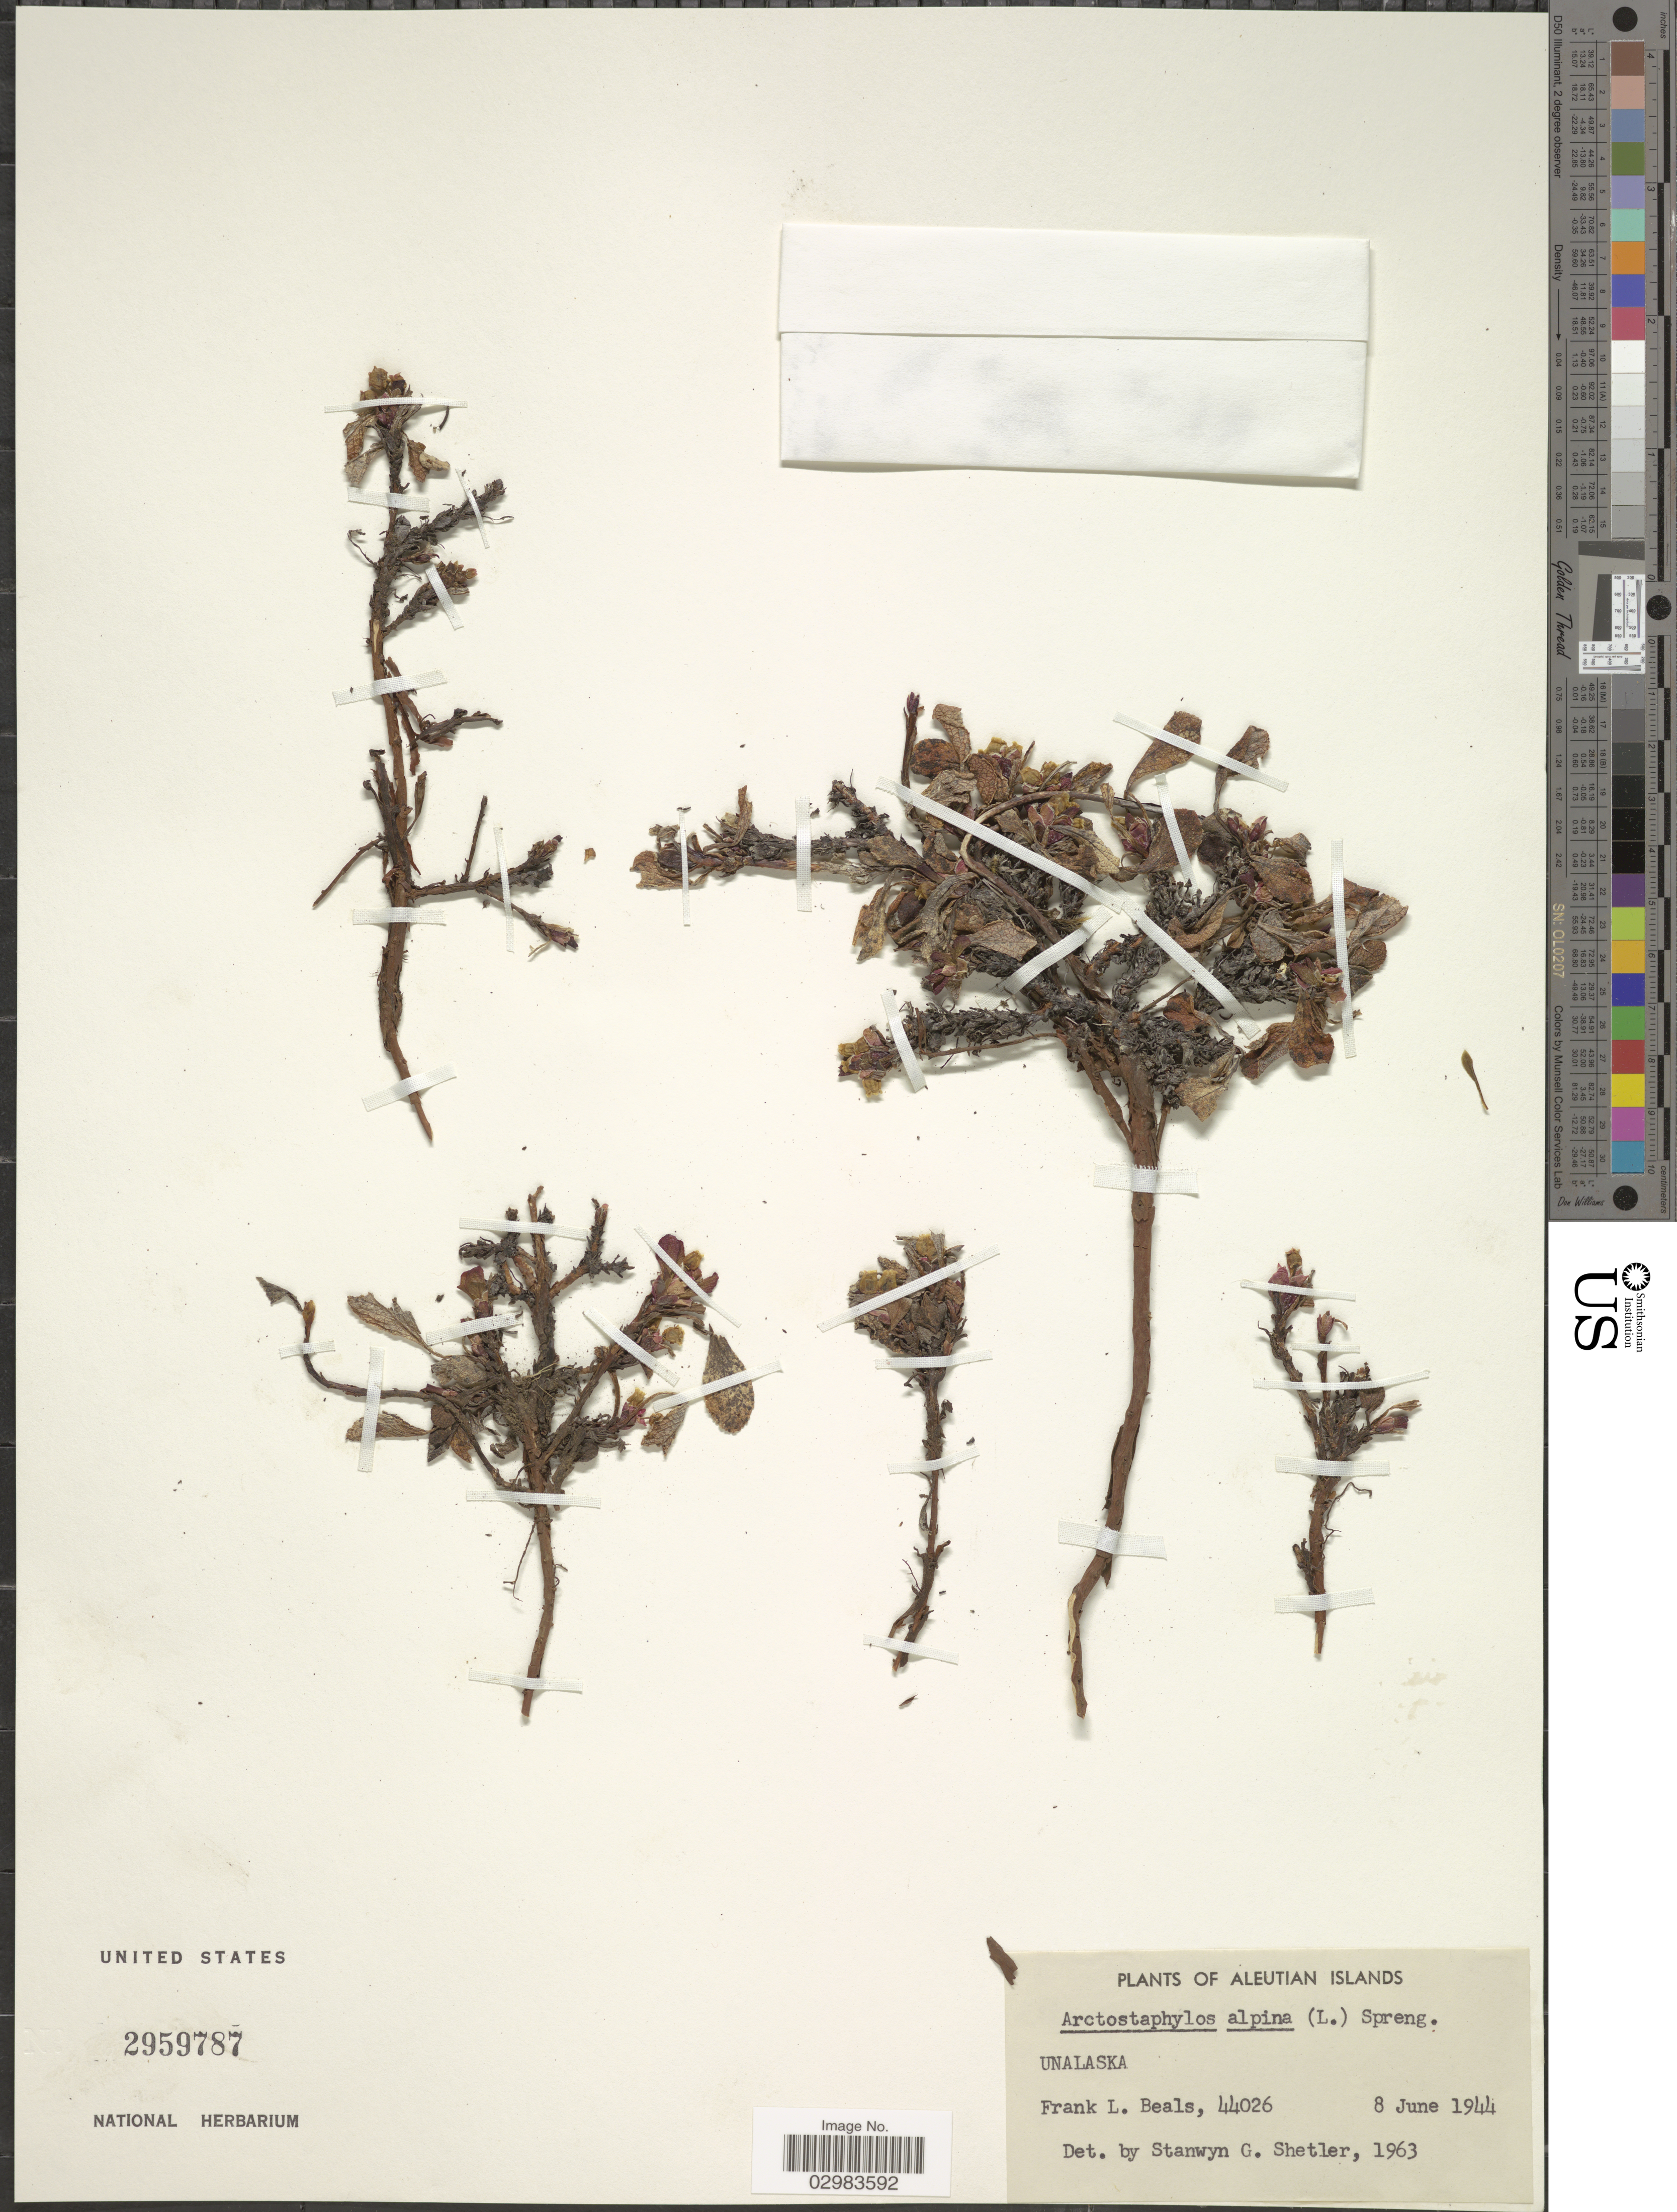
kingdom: Plantae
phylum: Tracheophyta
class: Magnoliopsida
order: Ericales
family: Ericaceae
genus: Arctostaphylos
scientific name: Arctostaphylos alpina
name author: (L.) Spreng.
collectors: F. Beals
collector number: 44026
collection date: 1944-06-08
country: United States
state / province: Alaska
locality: Aleutian Islands, Unalaska.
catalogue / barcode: US 2959787